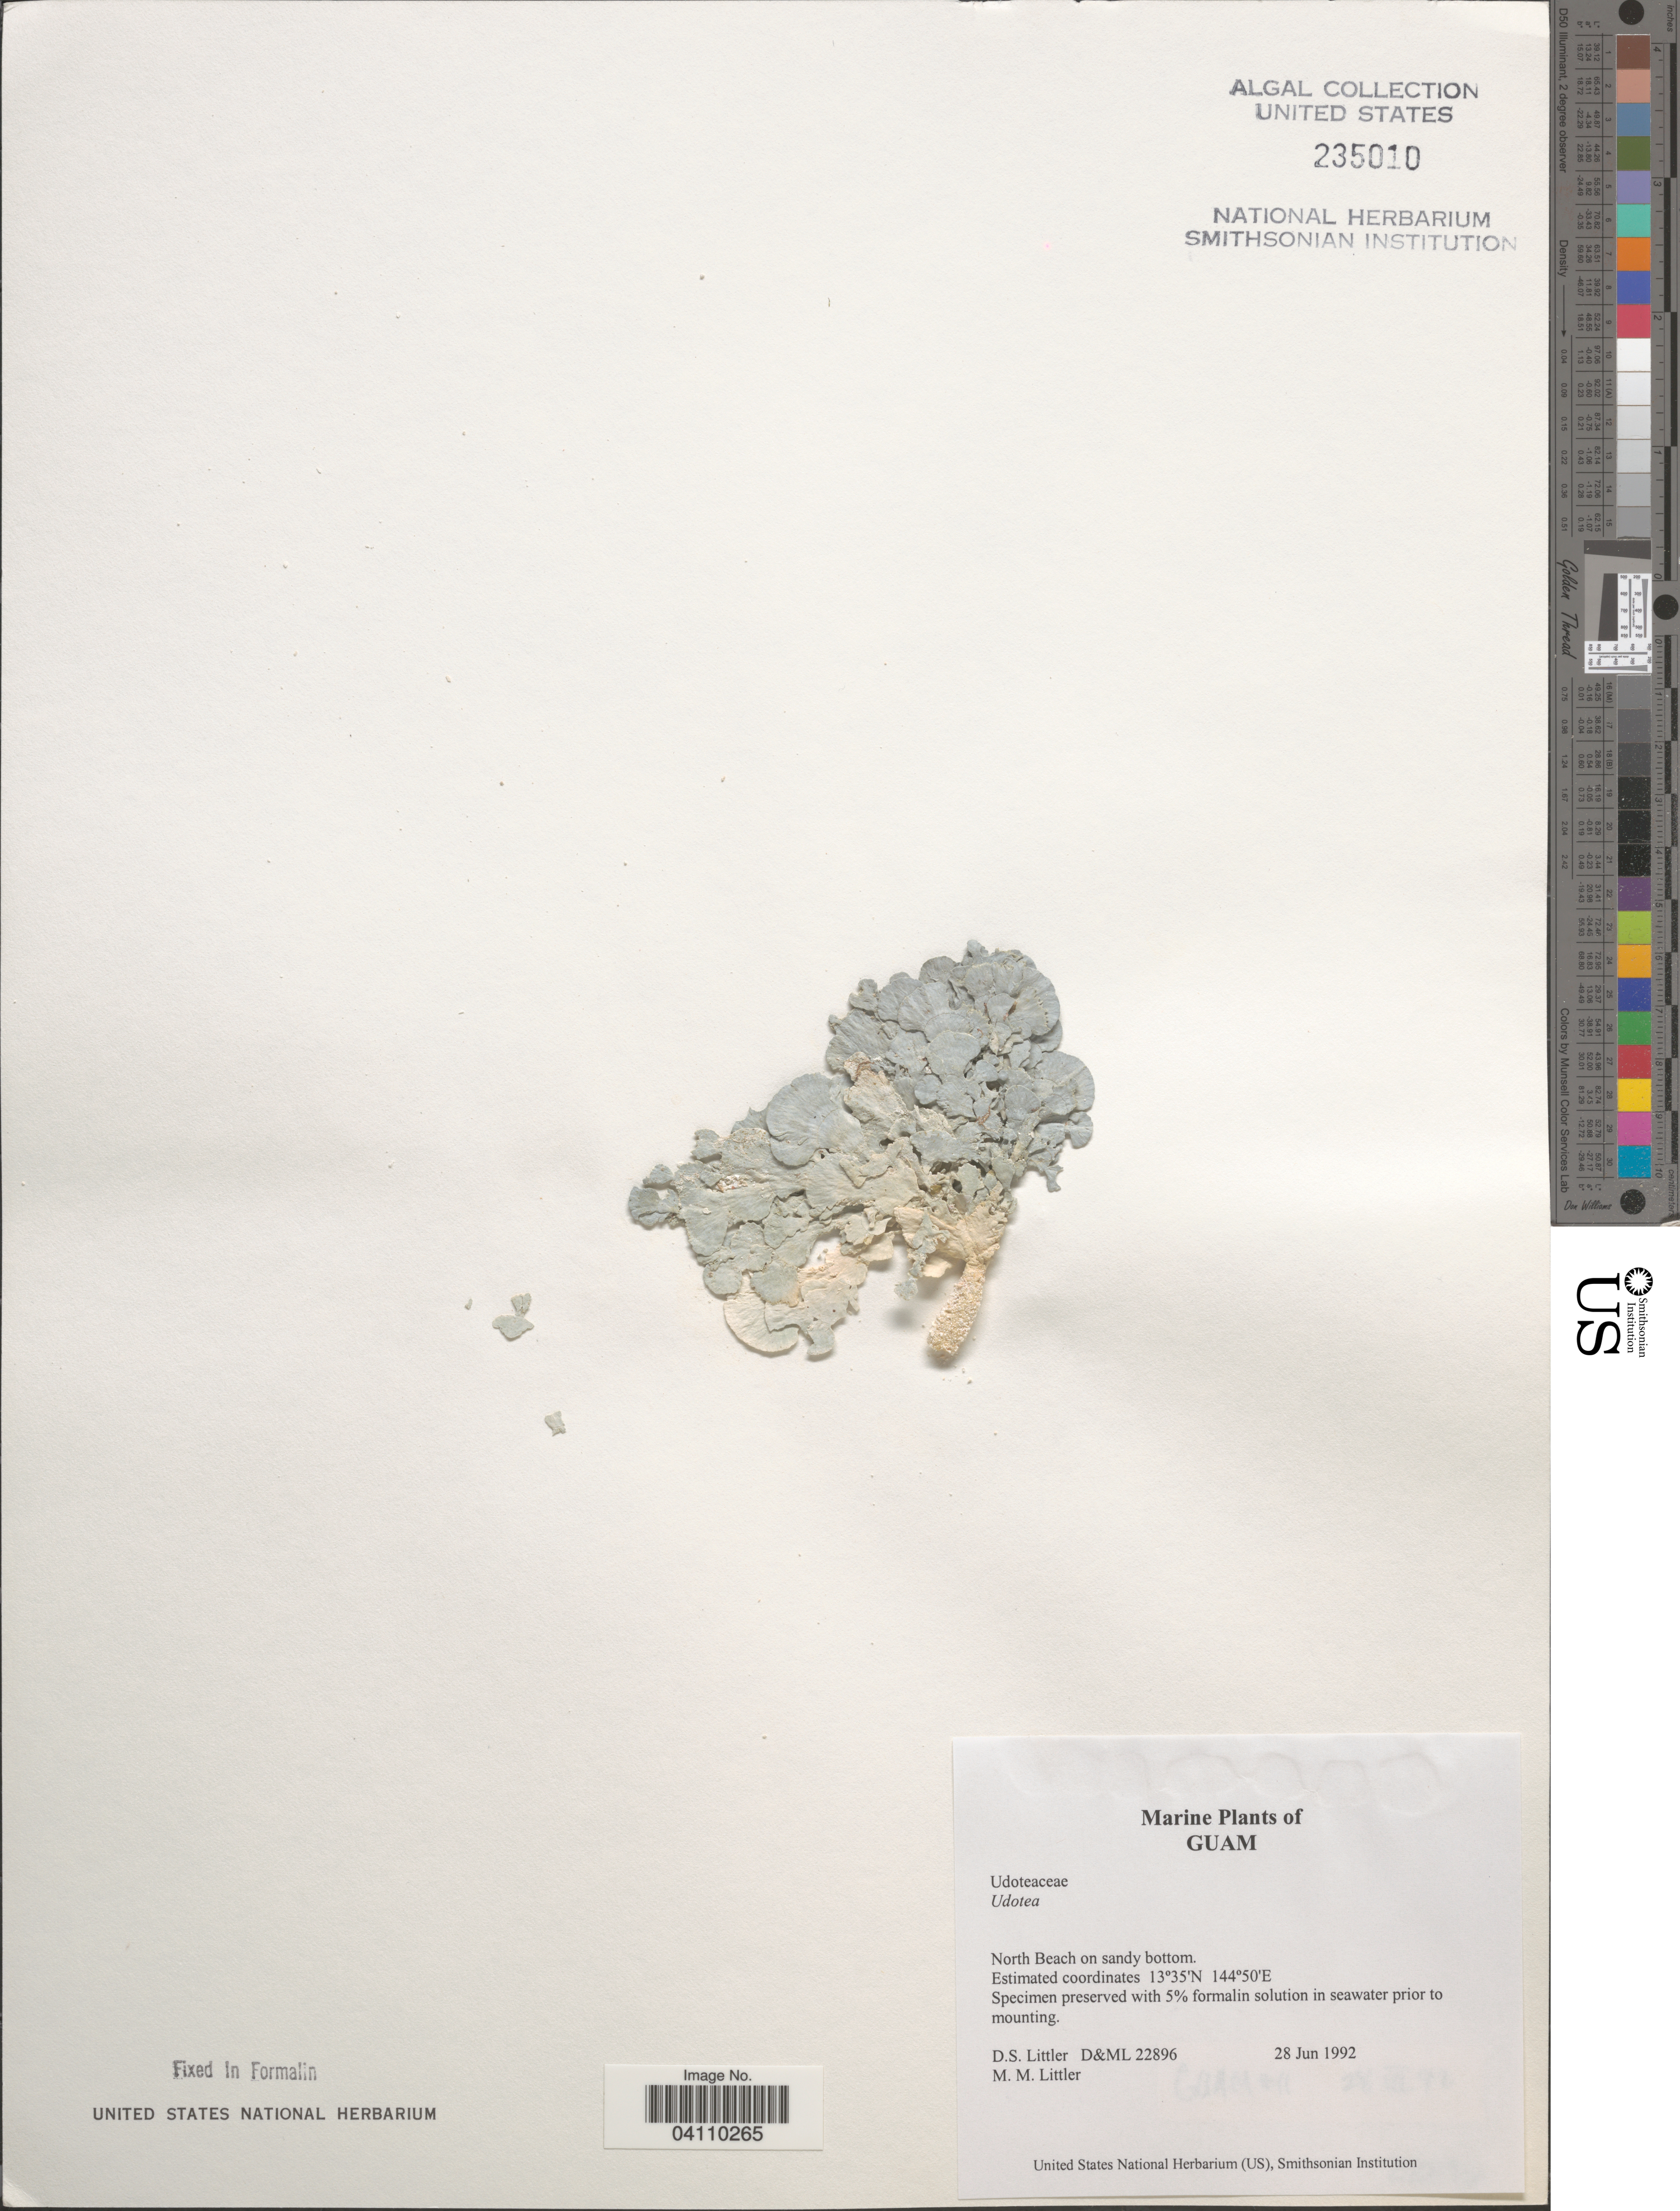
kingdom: Plantae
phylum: Chlorophyta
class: Ulvophyceae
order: Bryopsidales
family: Udoteaceae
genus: Udotea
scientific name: Udotea sp.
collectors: D. S. Littler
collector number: D&ML22896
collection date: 1992-06-28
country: Guam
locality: North Beach on sandy bottom.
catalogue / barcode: US 235010